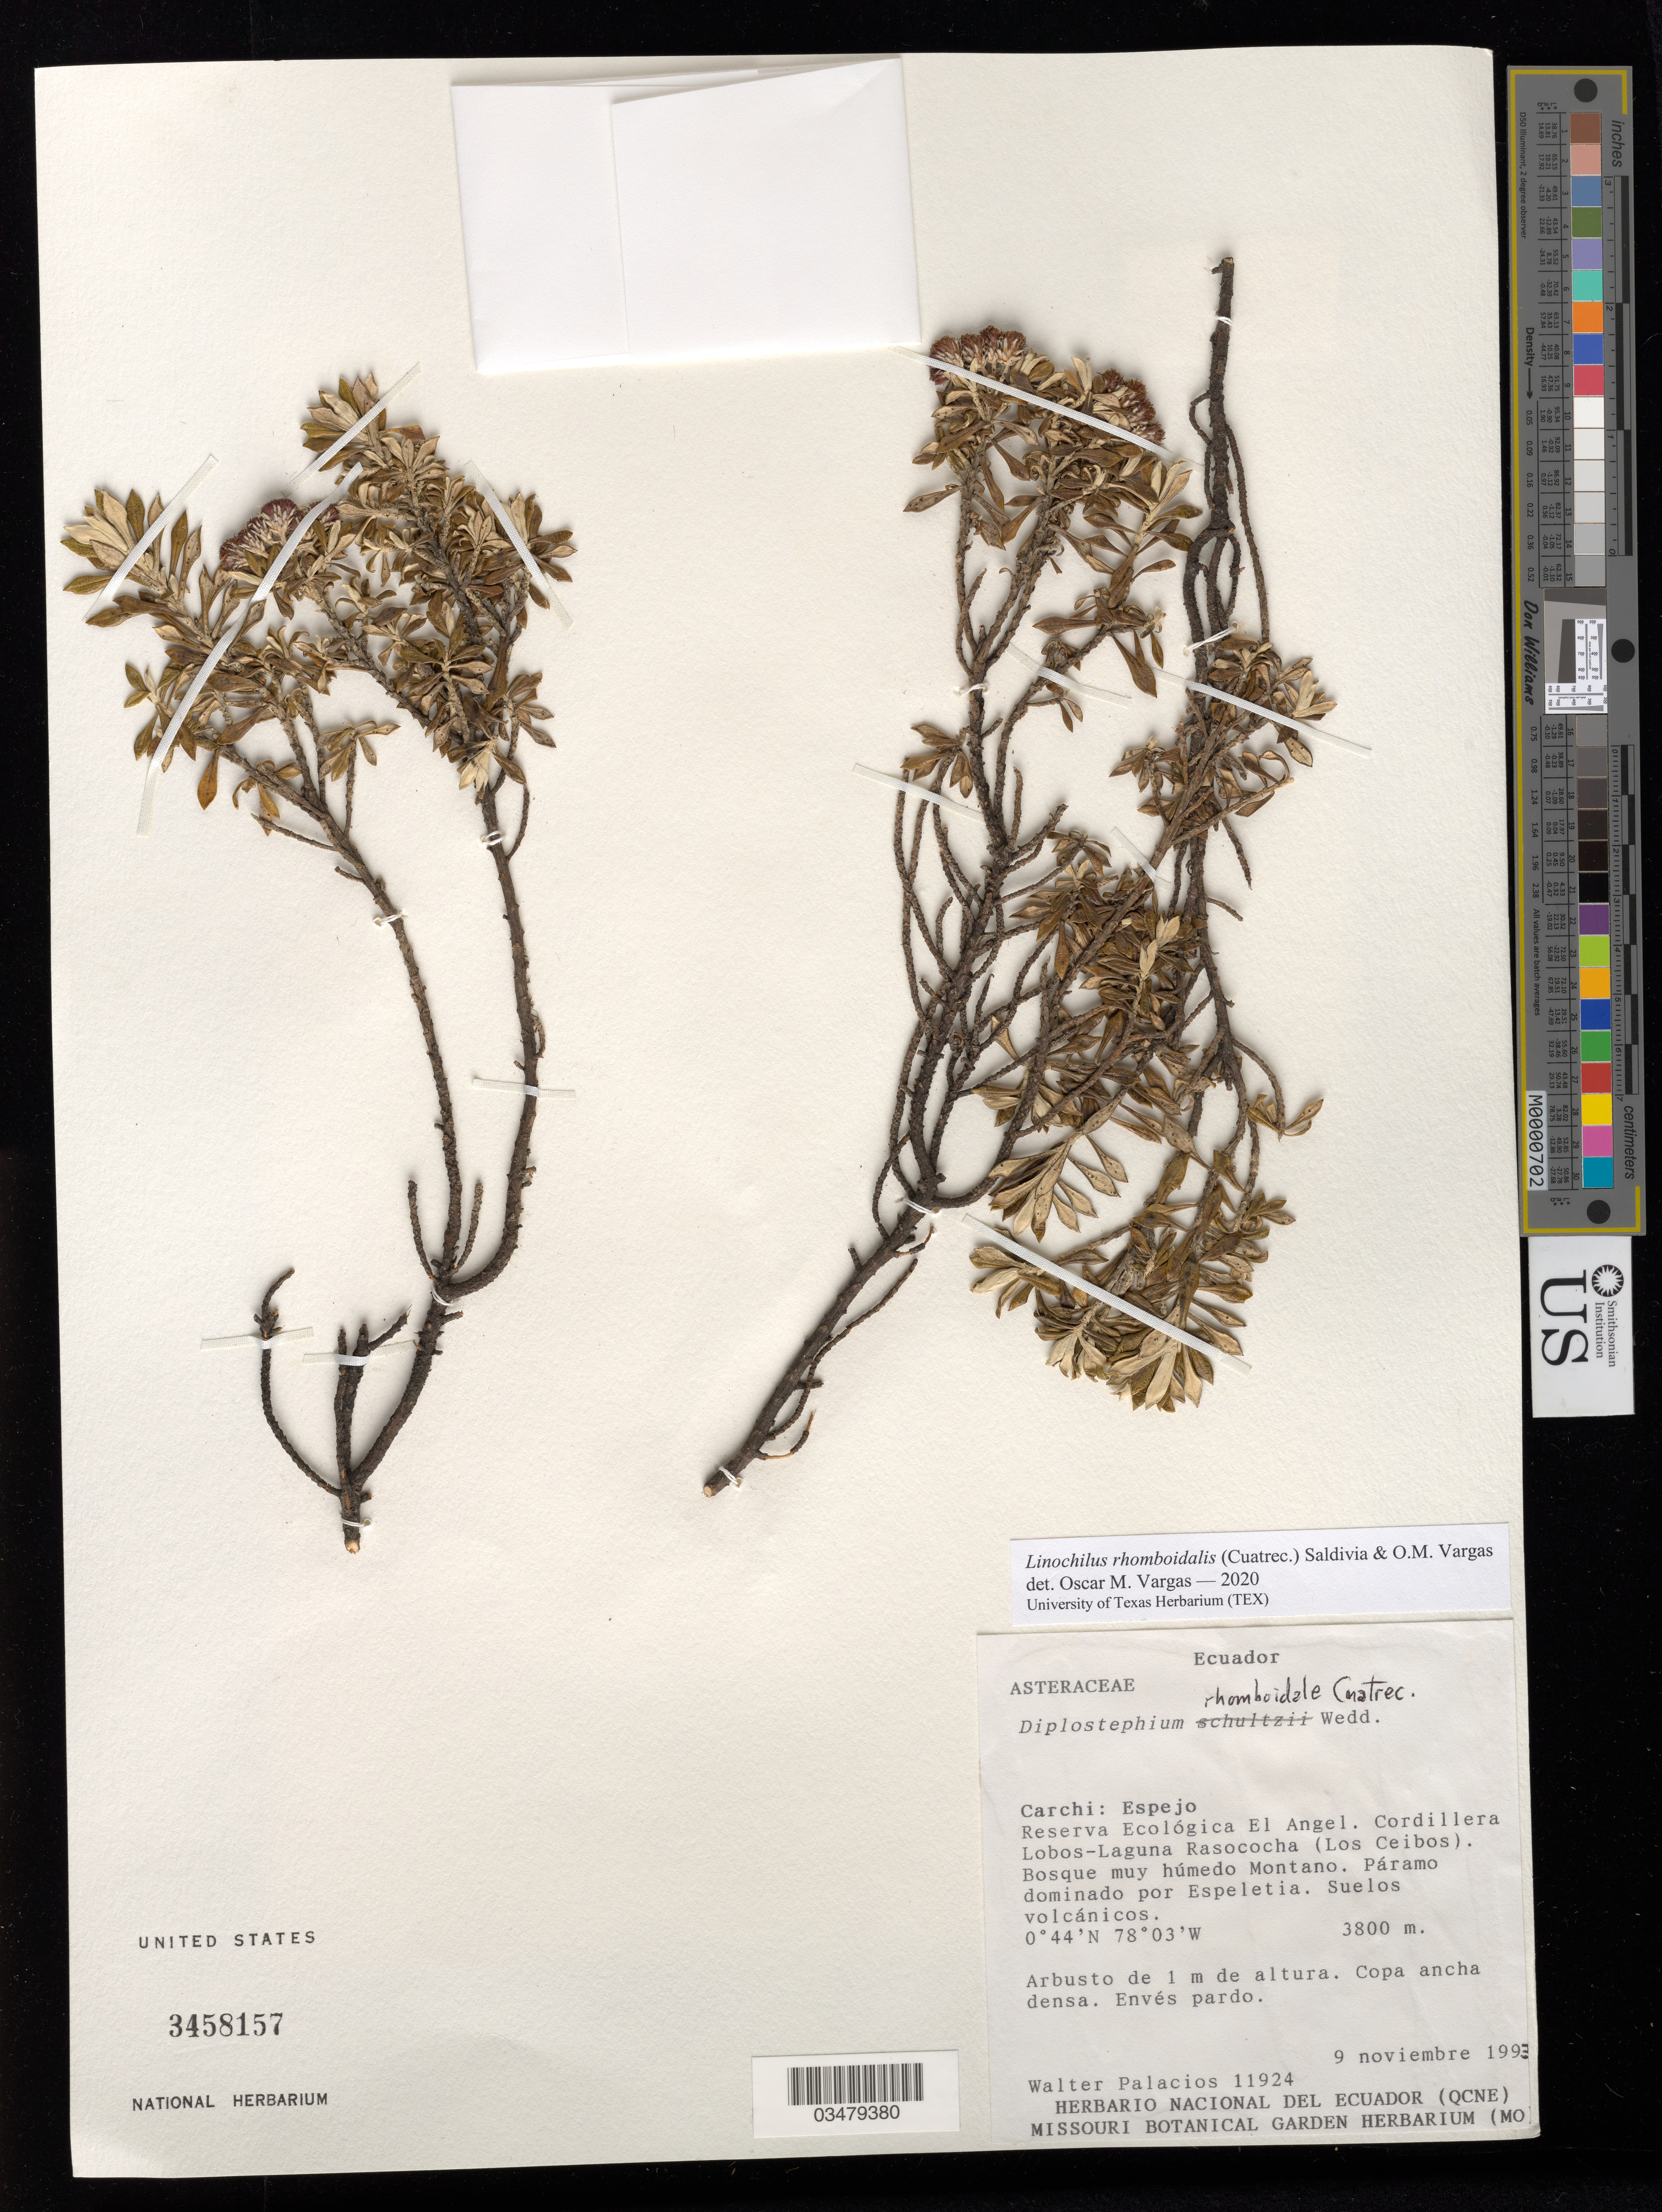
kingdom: Plantae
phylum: Tracheophyta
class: Magnoliopsida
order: Asterales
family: Asteraceae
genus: Linochilus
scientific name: Linochilus rhomboidalis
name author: (Cuatrec.) Saldivia & O.M. Vargas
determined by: Vargas, Oscar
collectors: W. Palacios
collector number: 11924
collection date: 1993-11-09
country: Ecuador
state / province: Carchi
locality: Espejo. Reserva Ecologica El Angel, Cordillera Lobos-Laguna Rasococha (Los Ceibos)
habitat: Paramo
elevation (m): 3800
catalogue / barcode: US 3458157